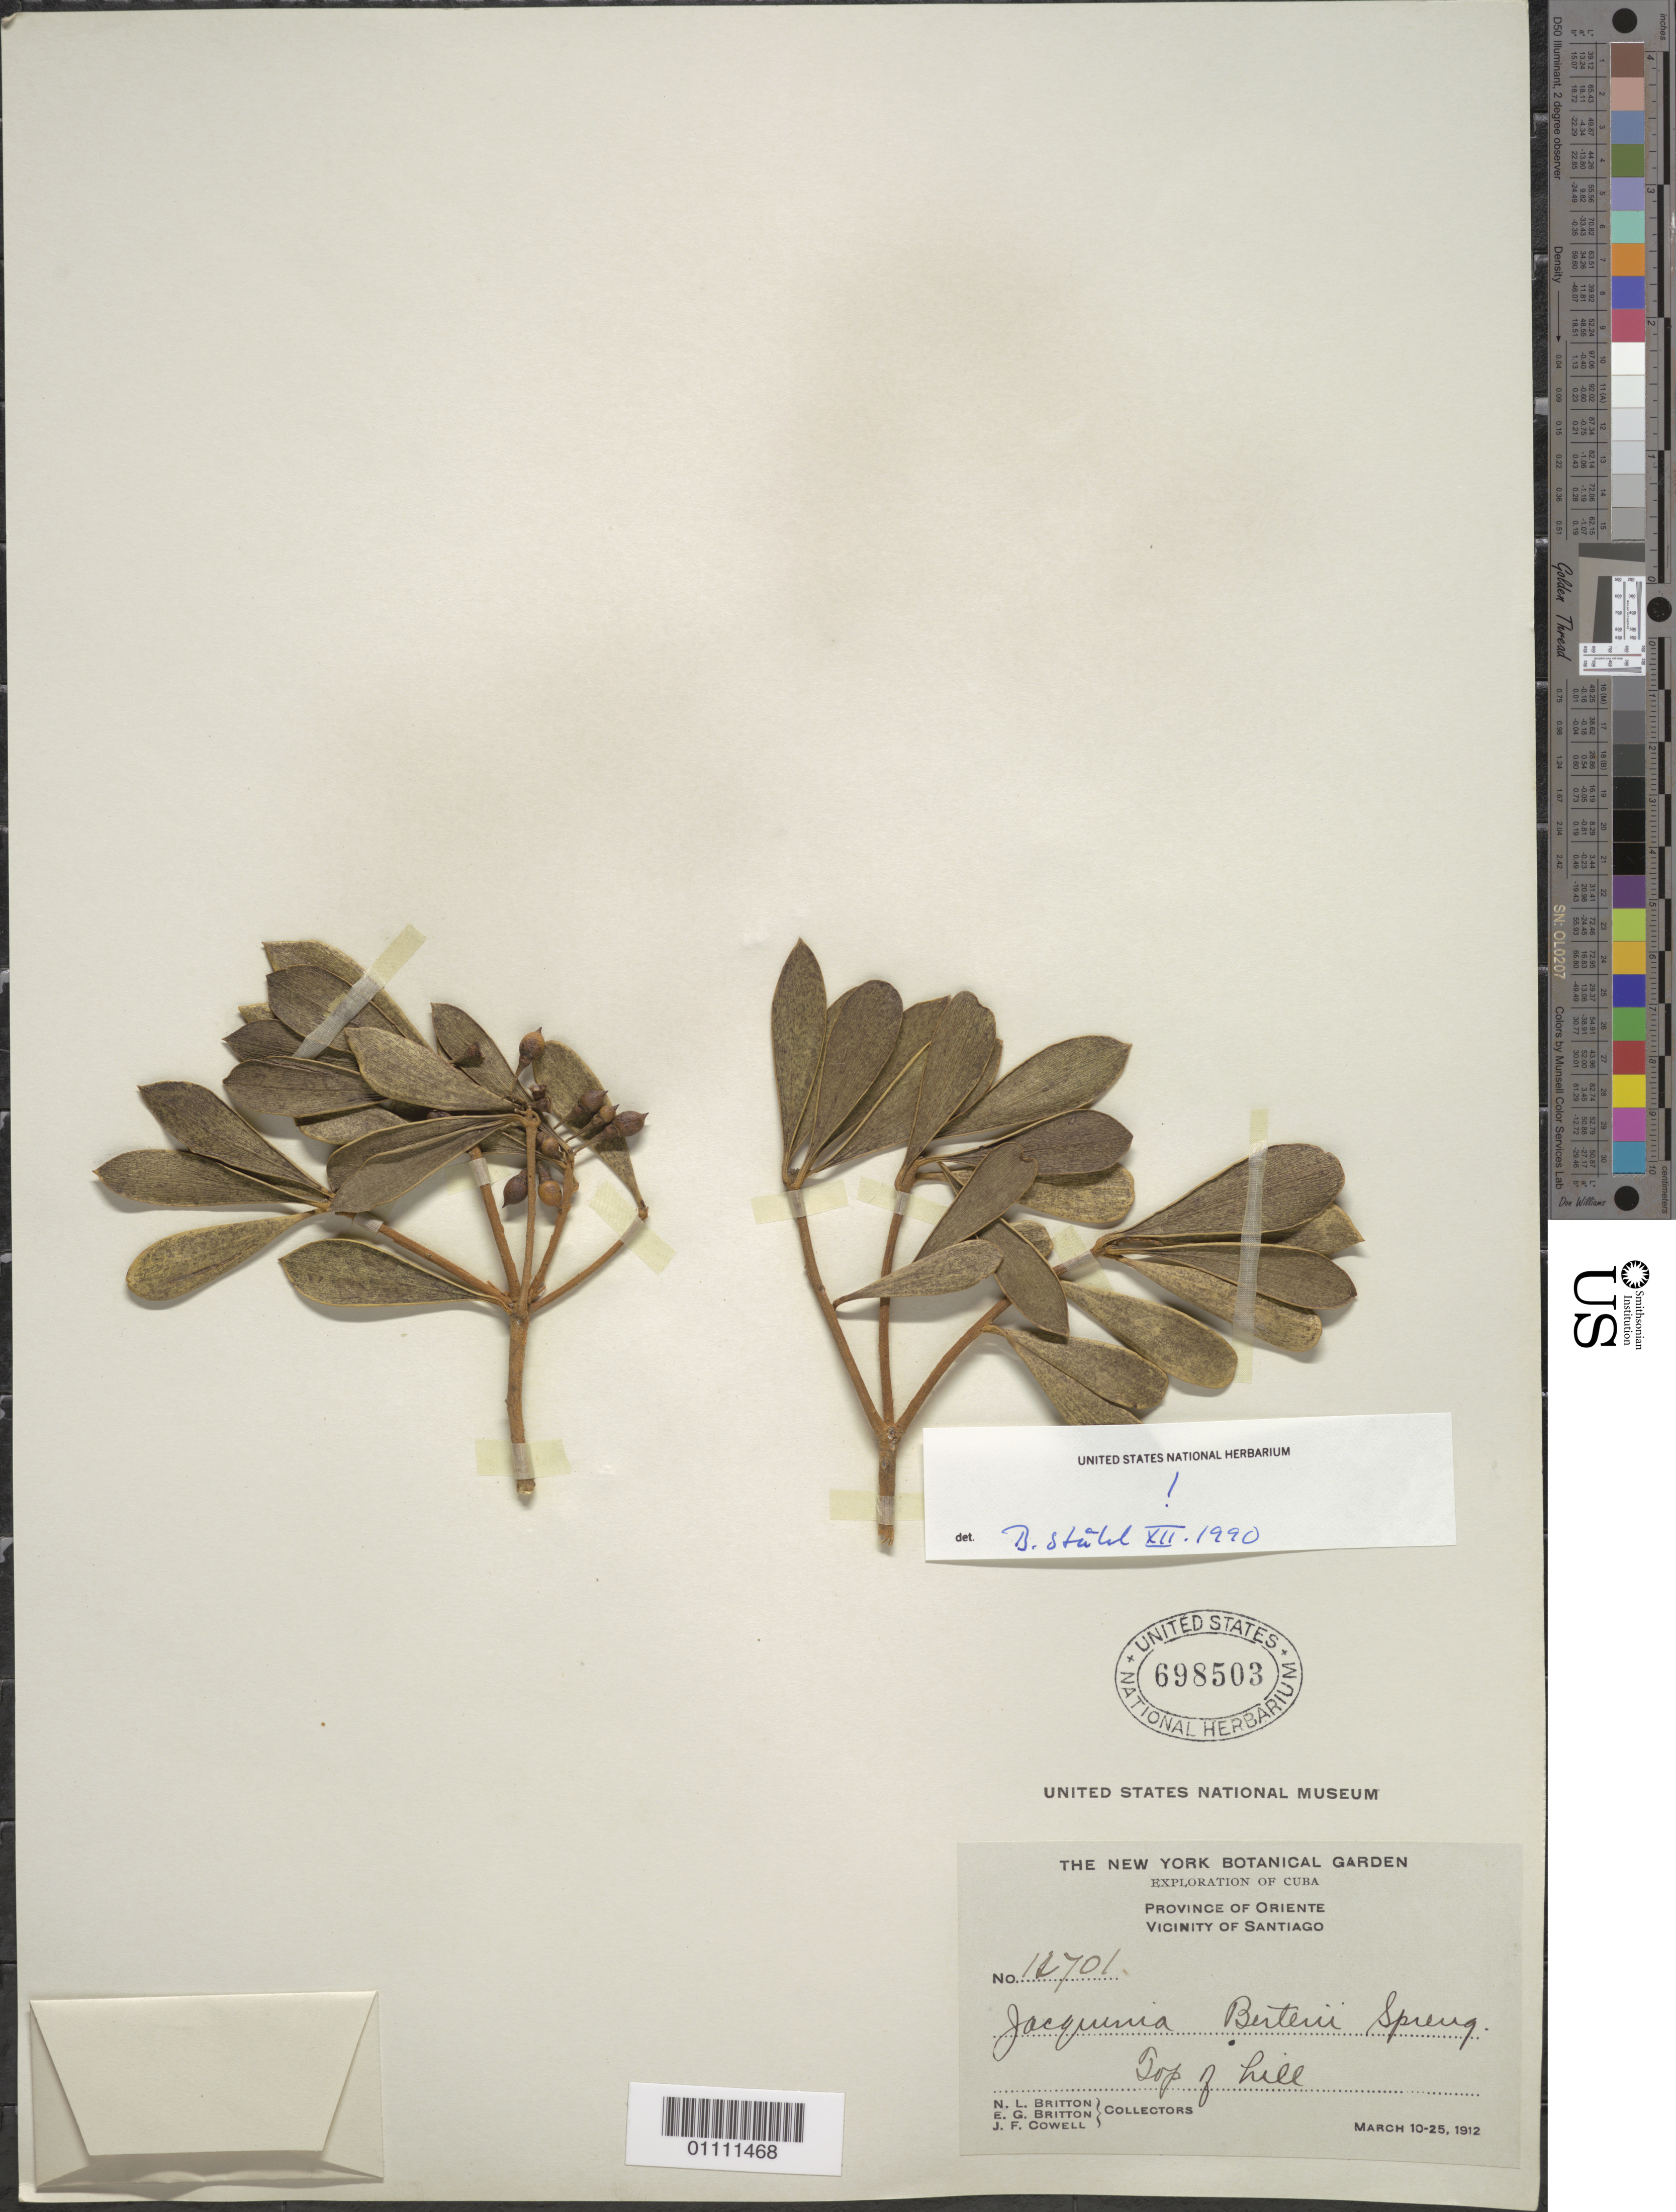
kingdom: Plantae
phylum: Tracheophyta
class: Magnoliopsida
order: Ericales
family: Primulaceae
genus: Jacquinia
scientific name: Jacquinia berteroi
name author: Spreng.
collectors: N. Britton, E. G. Britton & J. F. Cowell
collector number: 12701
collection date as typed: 10 Mar 1912 to 25 Mar 1912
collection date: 1912-03-10/1912-03-25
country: Cuba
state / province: Santiago de Cuba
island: Cuba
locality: Vicinity of Santiago Top of hill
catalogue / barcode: US 698503